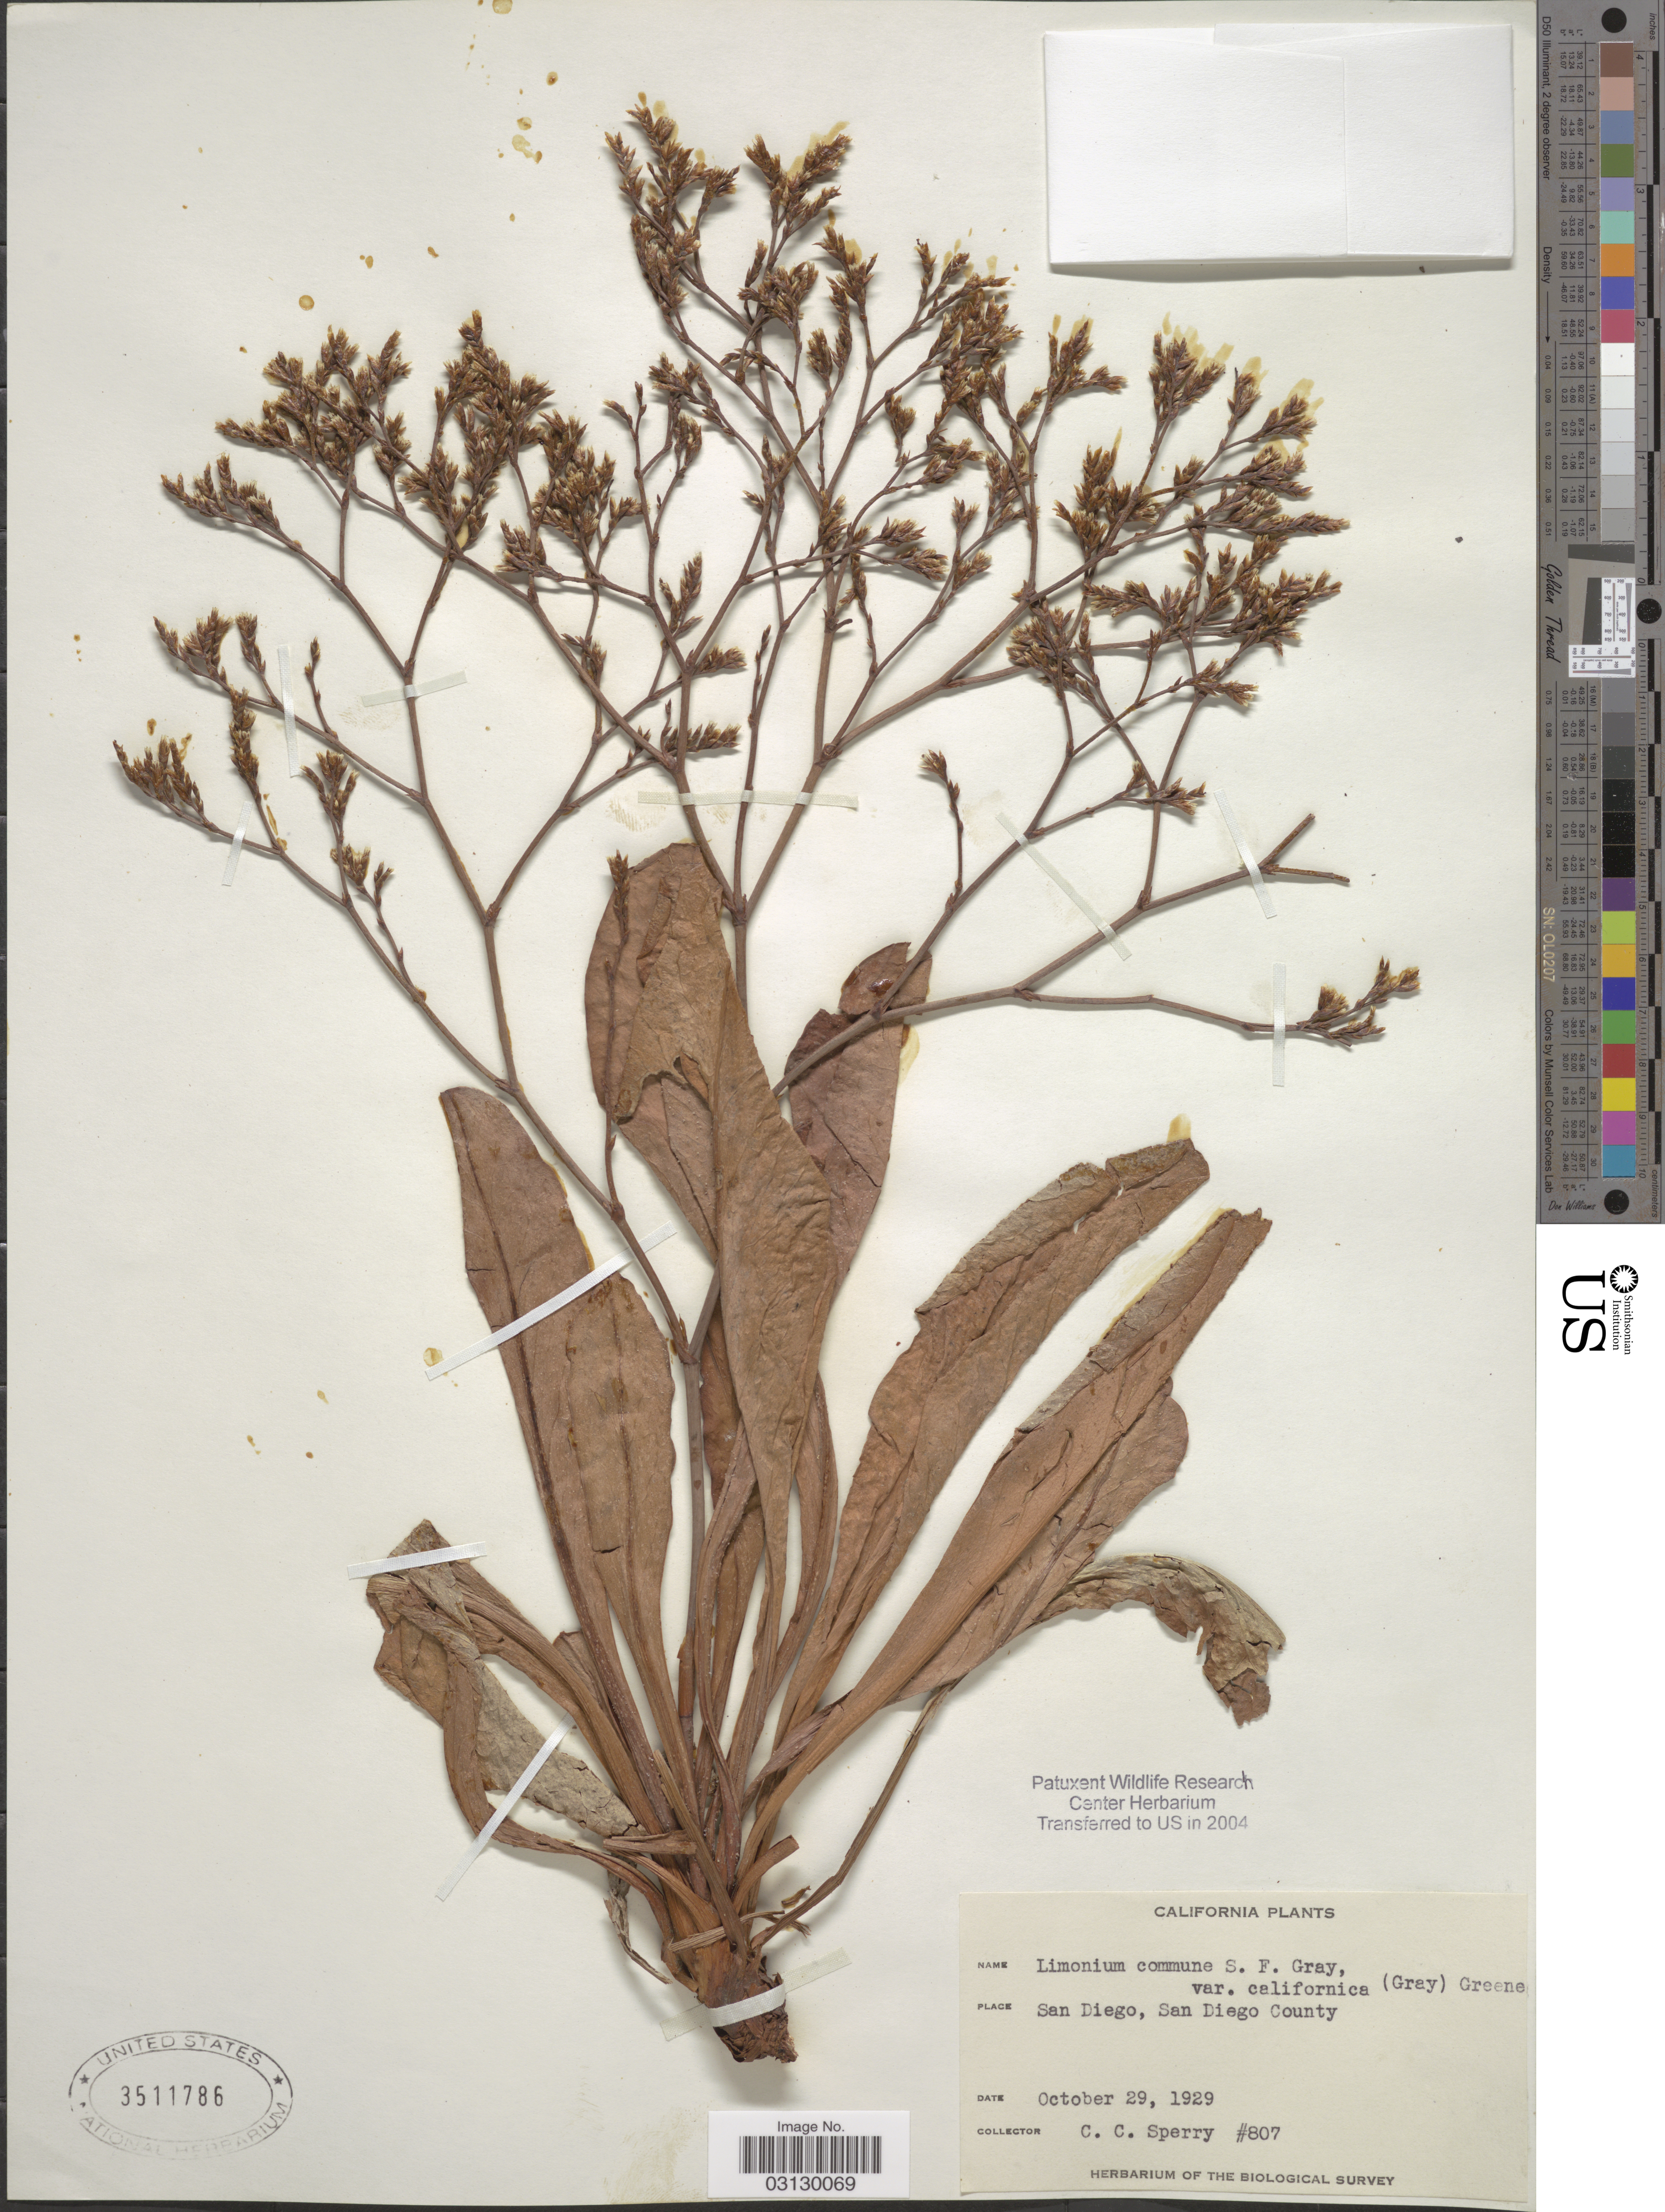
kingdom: Plantae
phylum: Tracheophyta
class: Magnoliopsida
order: Caryophyllales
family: Plumbaginaceae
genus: Limonium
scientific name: Limonium californicum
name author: (Boiss.) A. Heller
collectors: C. C. Sperry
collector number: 807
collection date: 1929-10-29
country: United States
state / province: California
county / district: San Diego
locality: San Diego, San Diego County.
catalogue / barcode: US 3511786